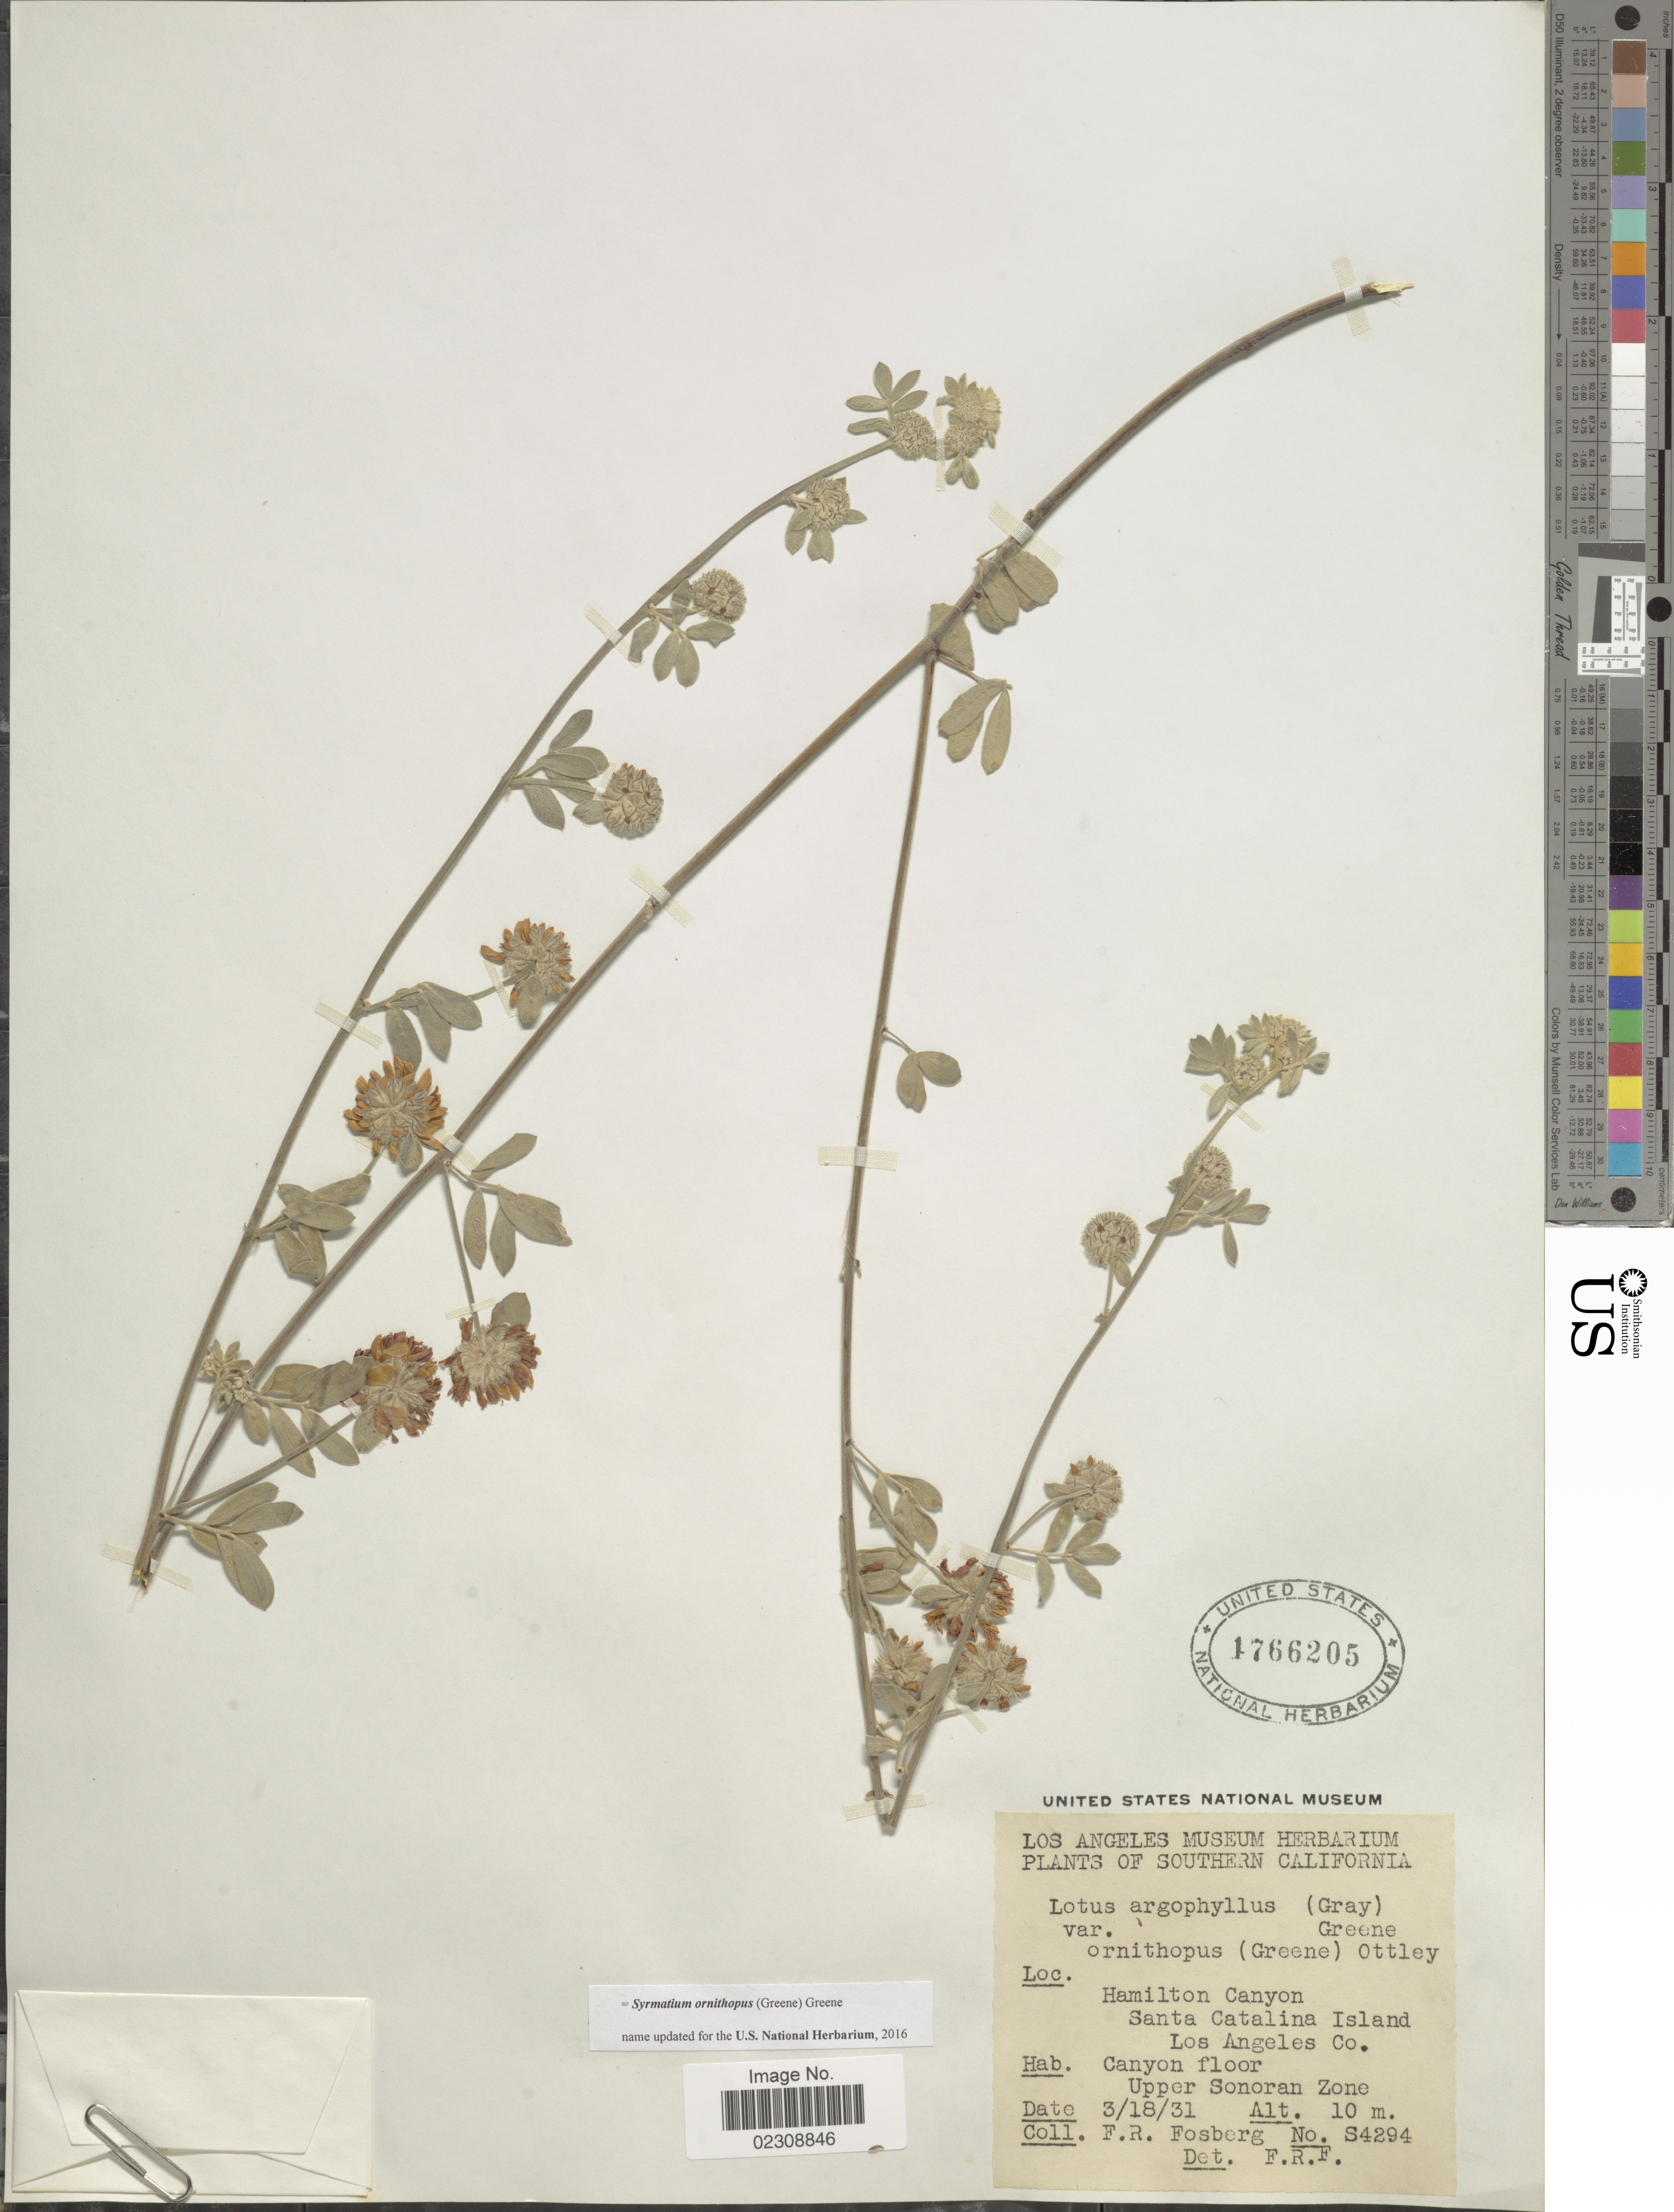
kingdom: Plantae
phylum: Tracheophyta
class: Magnoliopsida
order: Fabales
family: Fabaceae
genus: Syrmatium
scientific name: Syrmatium ornithopus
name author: (Greene) Greene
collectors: F. R. Fosberg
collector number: S4294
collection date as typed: Transcribed d/m/y: 18/3/31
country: United States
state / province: California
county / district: Los Angeles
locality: Southern California. Hamilton Canyon. Santa Catalina Island. Los Angeles Co. Canyon floor. Upper Sonoran Zone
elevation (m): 10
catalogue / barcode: US 1766205